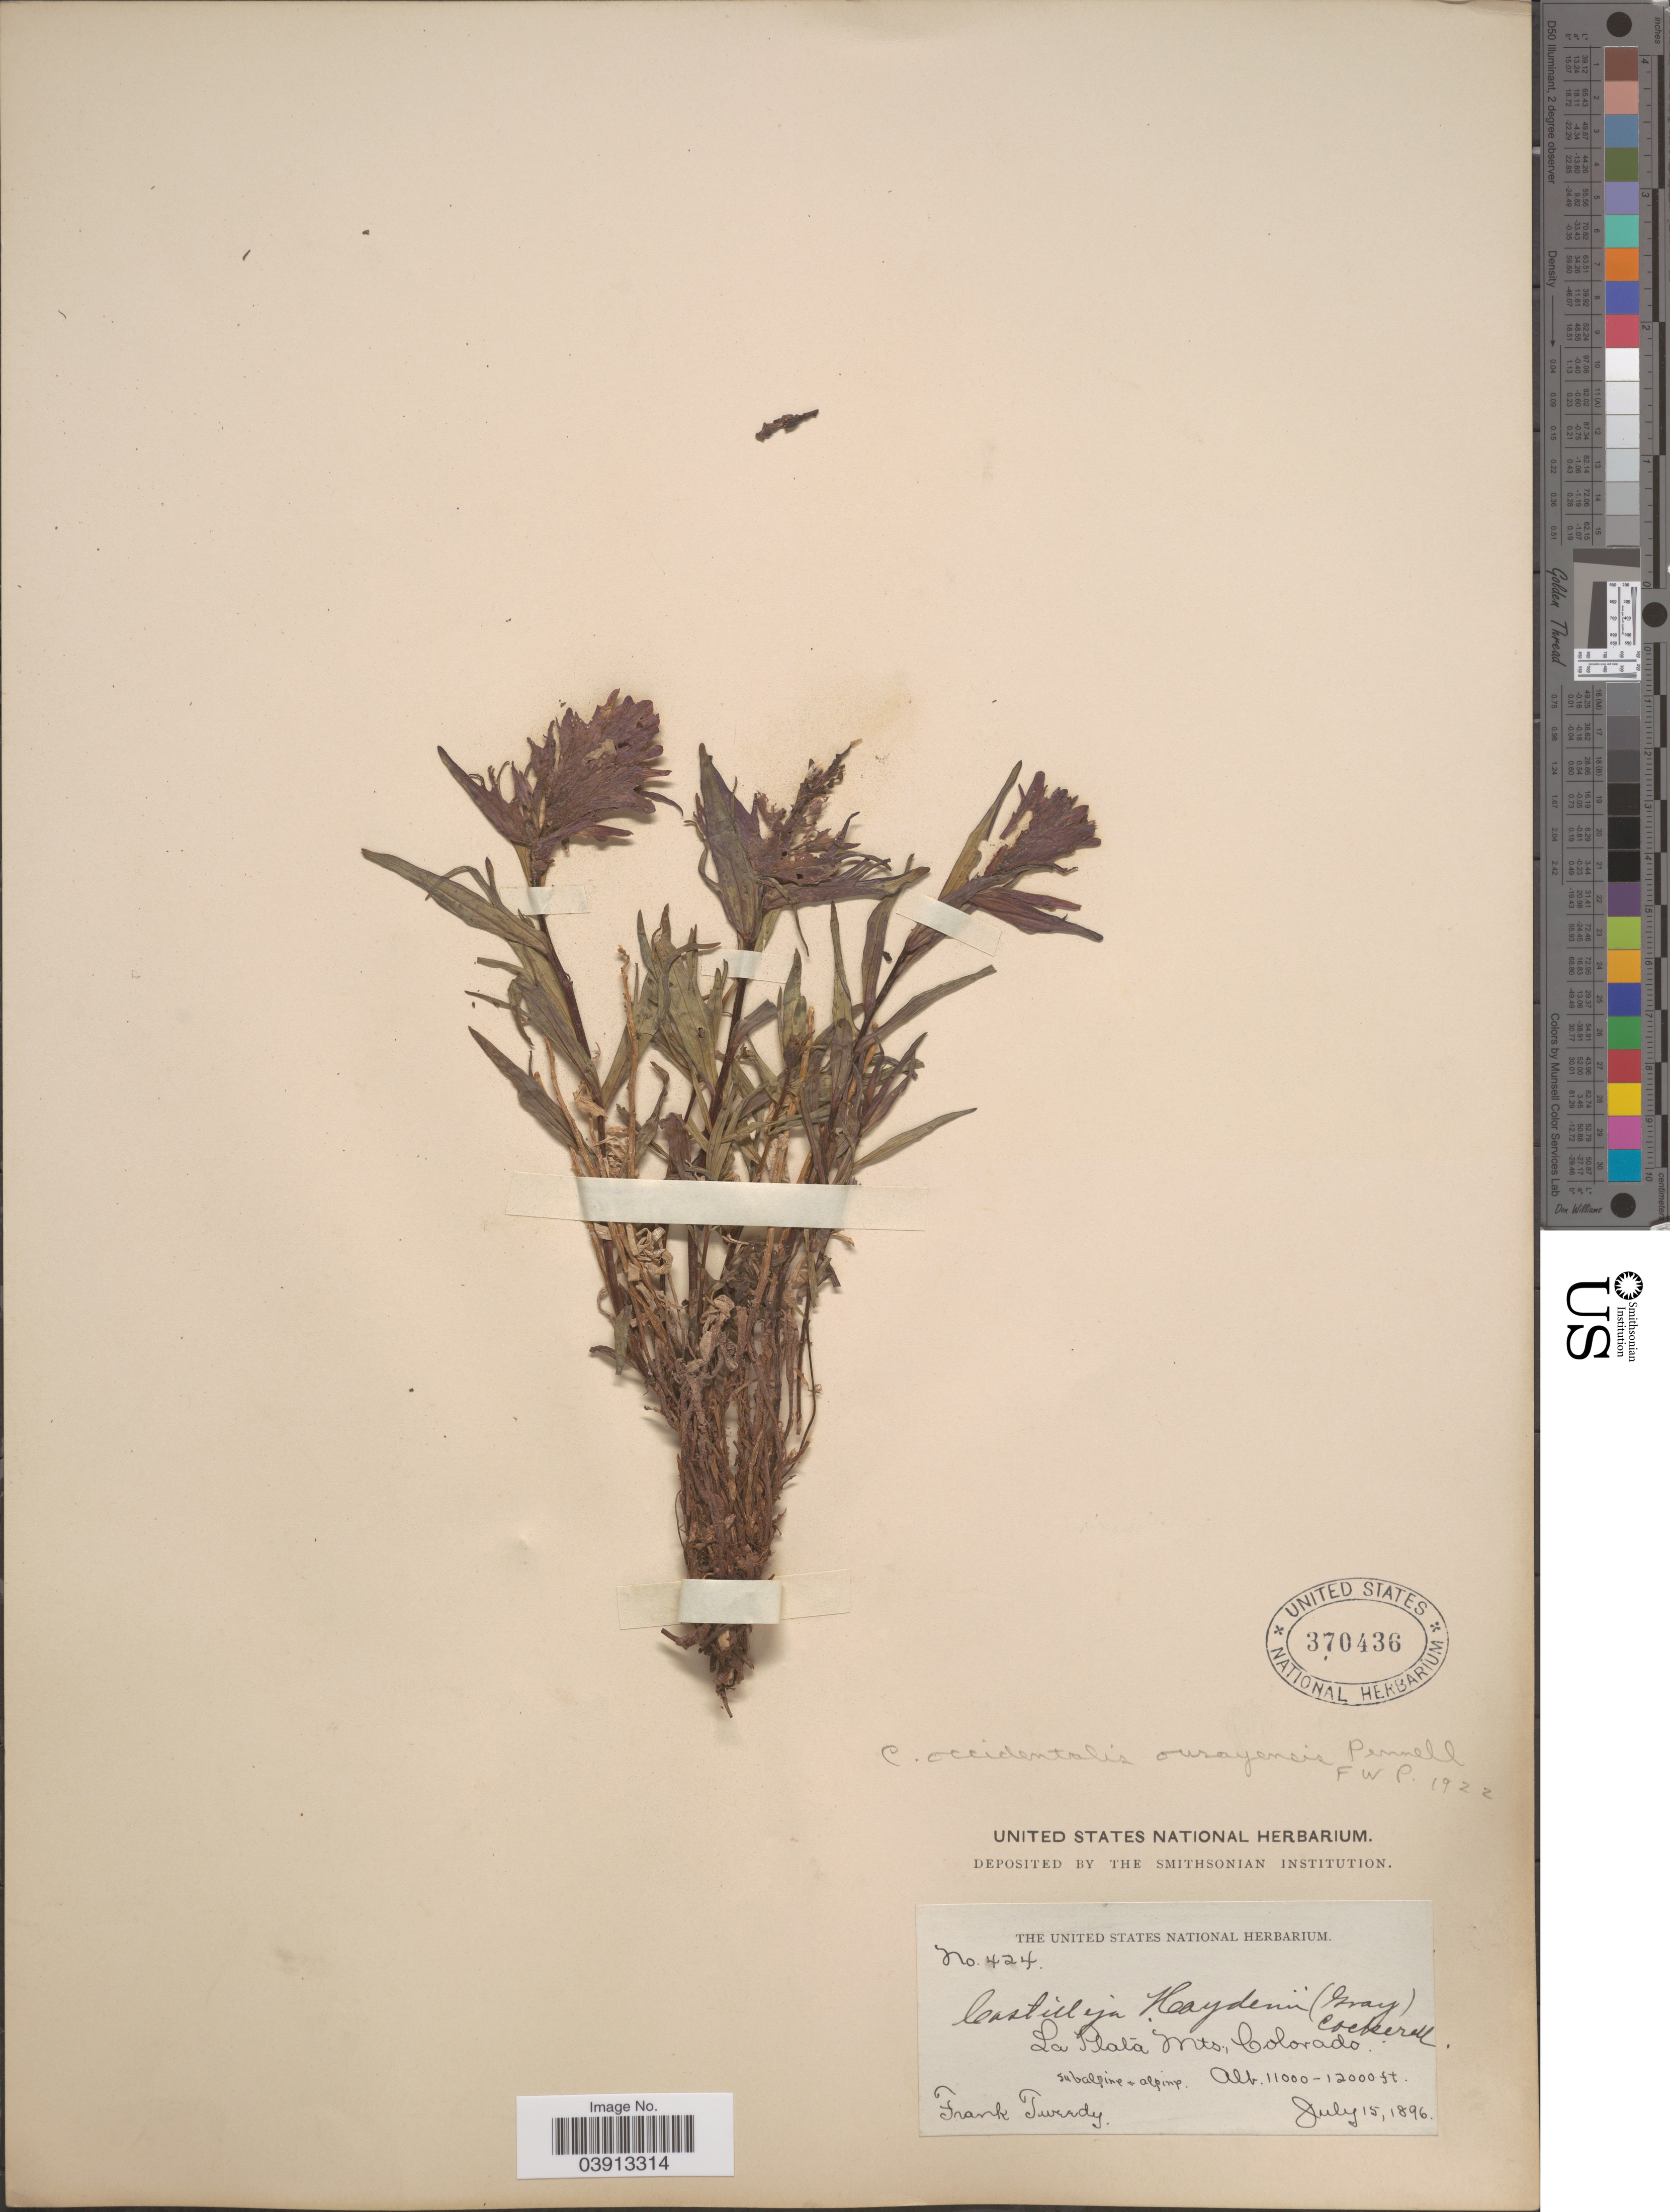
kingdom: Plantae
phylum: Tracheophyta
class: Magnoliopsida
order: Lamiales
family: Orobanchaceae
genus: Castilleja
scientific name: Castilleja occidentalis var. ourayensis Pennell comb. nov. ined.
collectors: F. Tweedy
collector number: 424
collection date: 1896-07-15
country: United States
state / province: Colorado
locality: La Plata Mts.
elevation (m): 3353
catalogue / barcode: US 370436